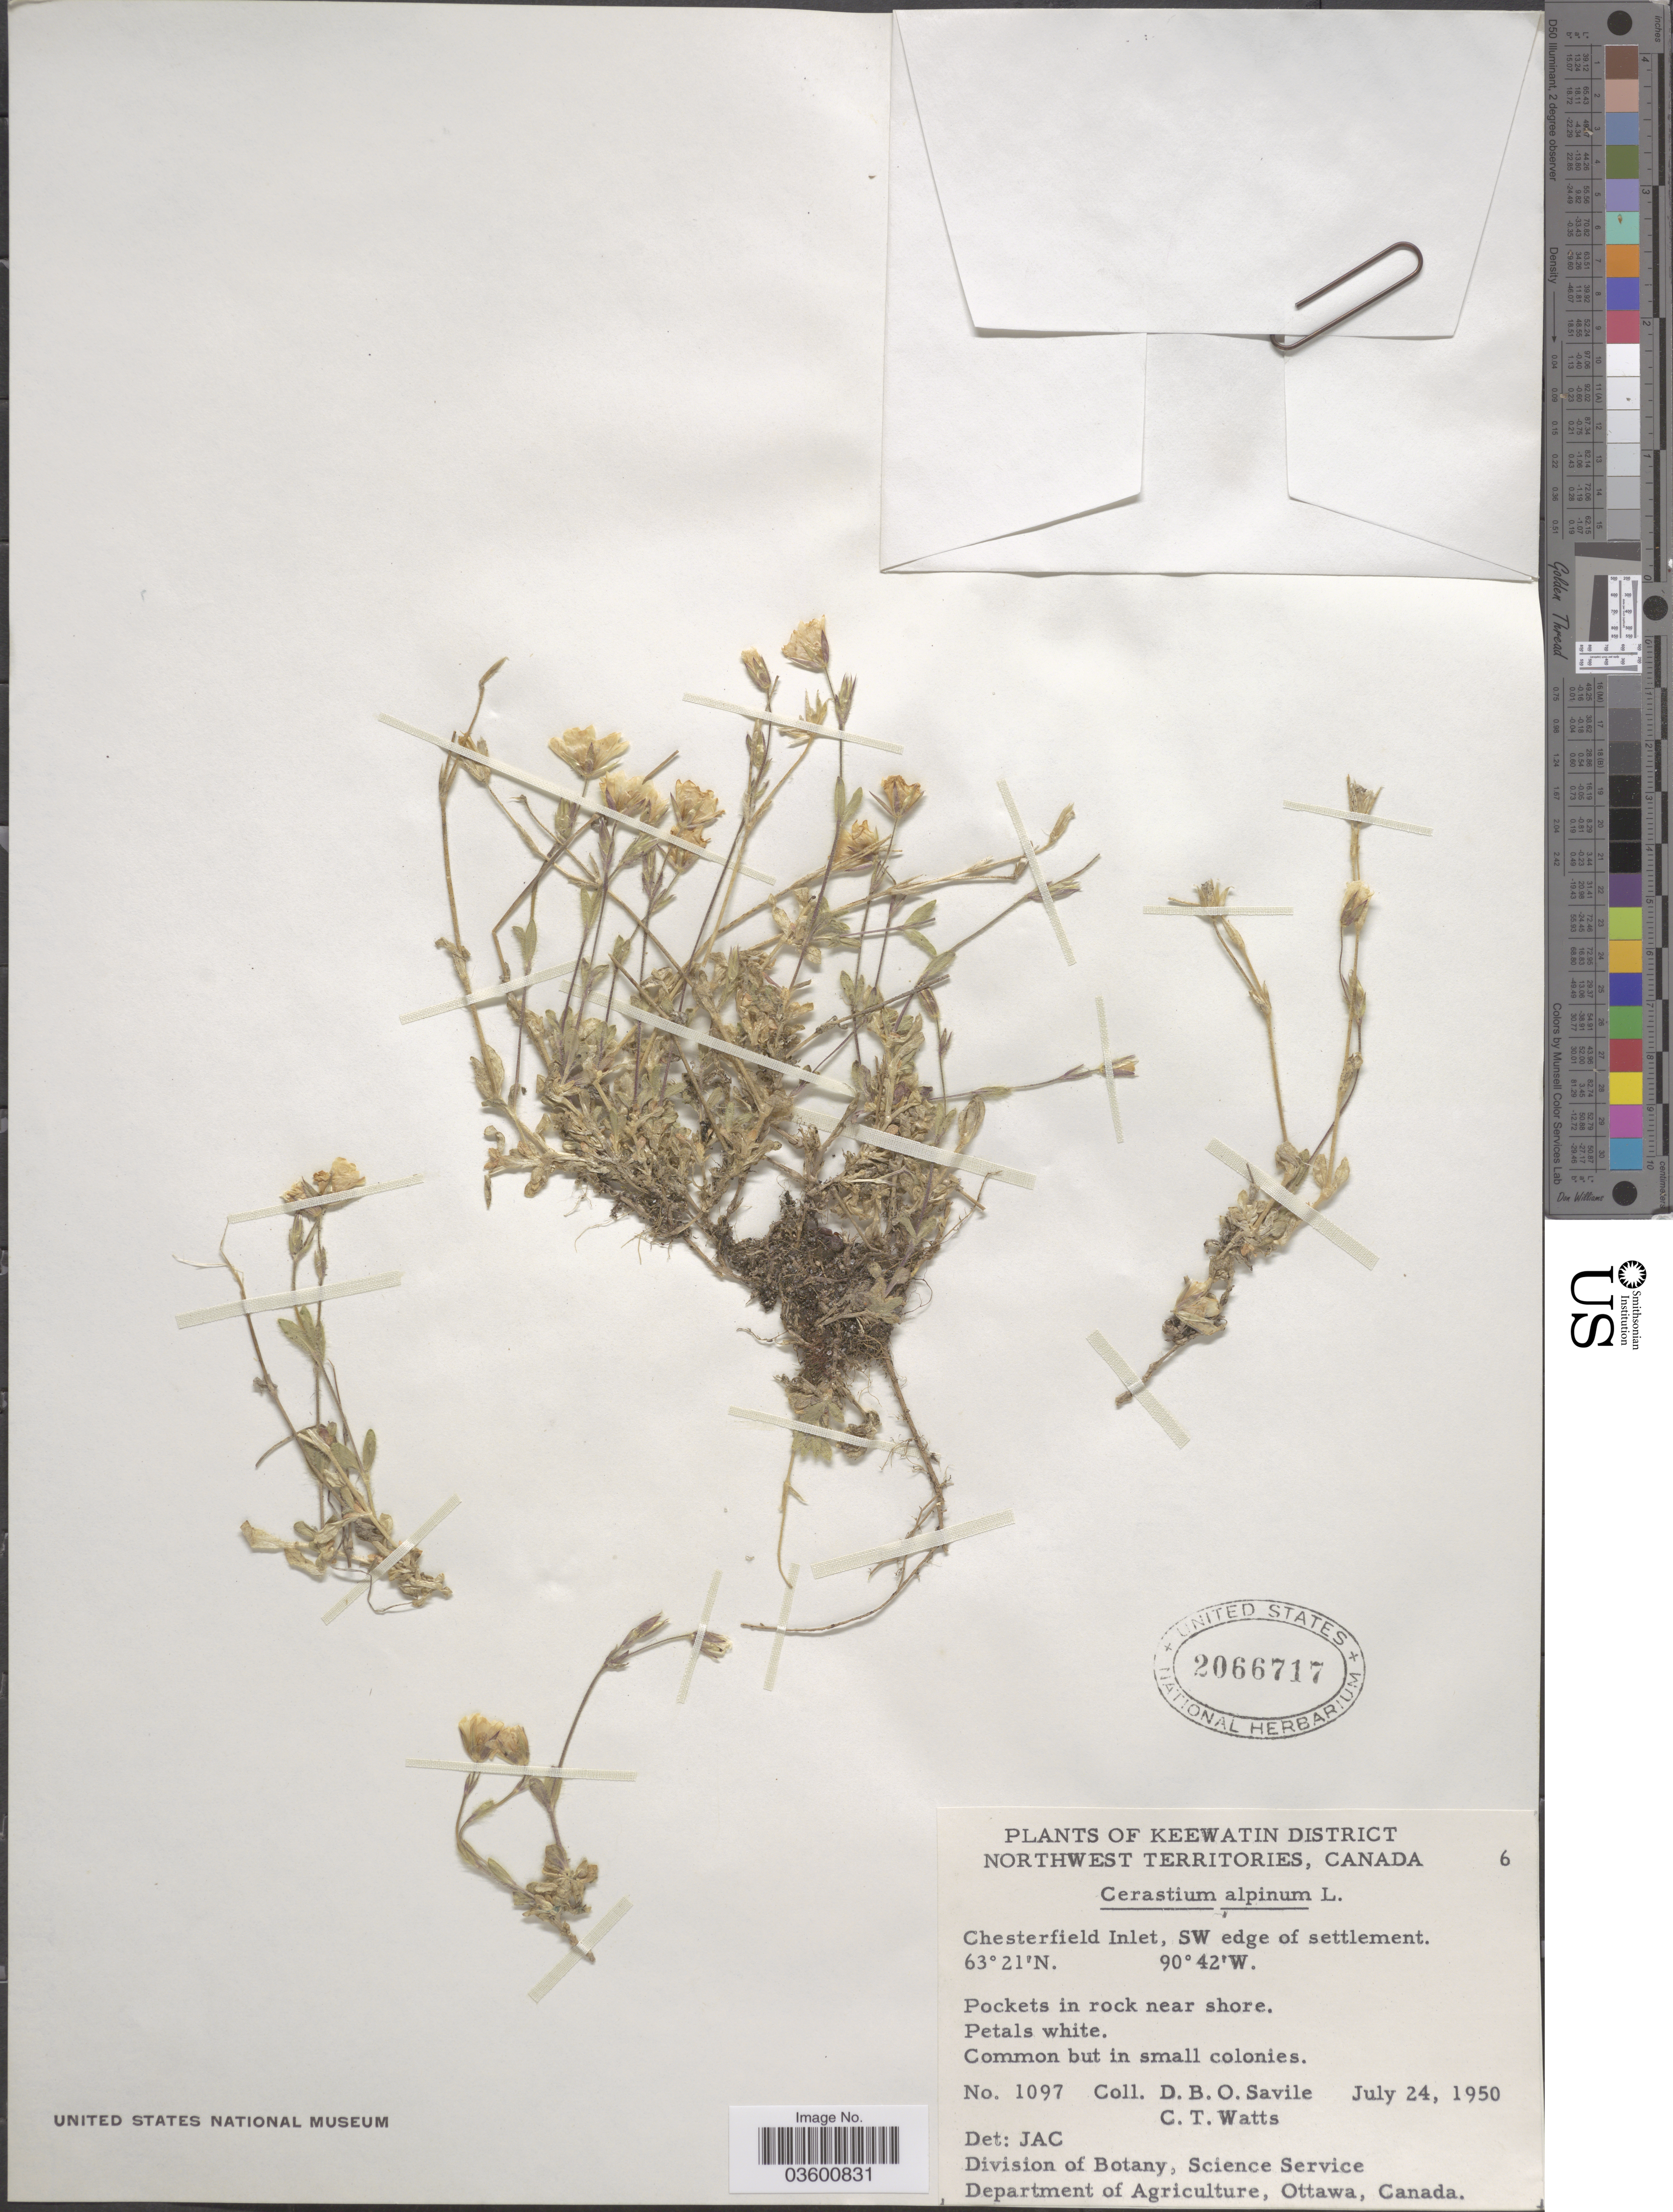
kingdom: Plantae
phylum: Tracheophyta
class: Magnoliopsida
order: Caryophyllales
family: Caryophyllaceae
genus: Cerastium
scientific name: Cerastium alpinum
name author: L.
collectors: D. Savile & C. Watts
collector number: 1097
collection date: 1950-07-24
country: Canada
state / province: Northwest Territories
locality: Keewatin District. Chesterfield Inlet, SW edge of settlement.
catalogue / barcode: US 2066717